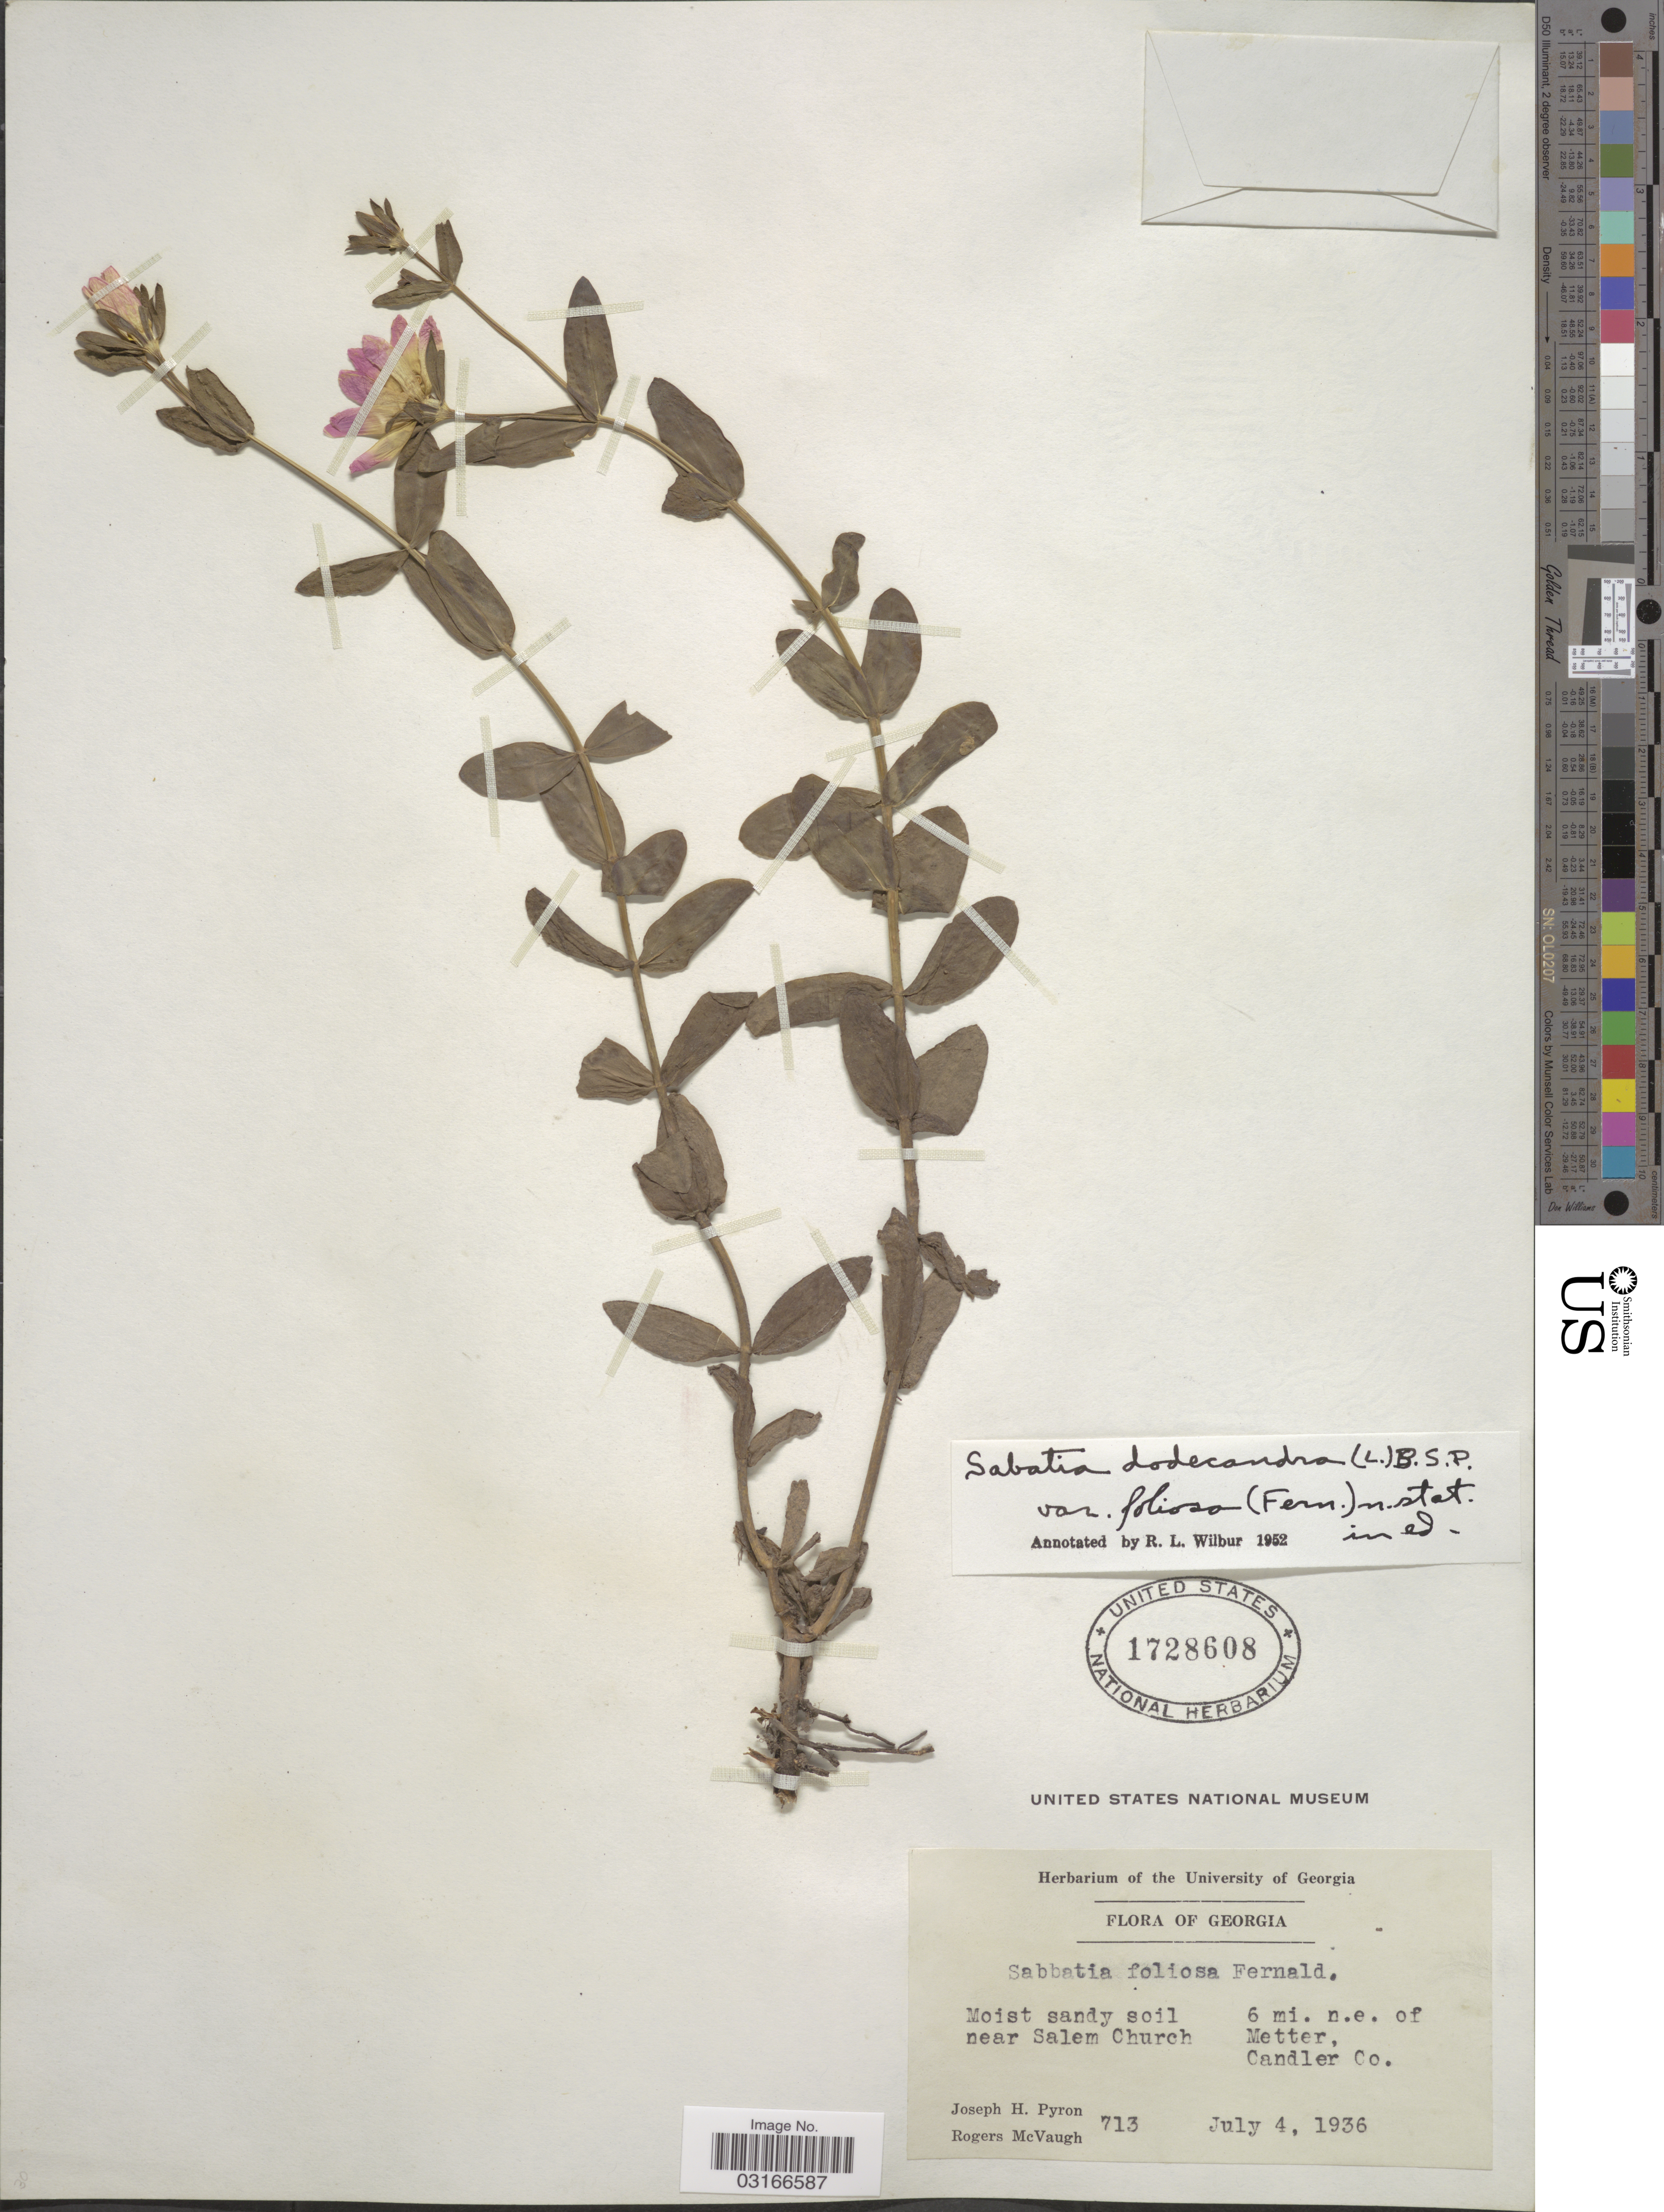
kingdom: Plantae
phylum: Tracheophyta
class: Magnoliopsida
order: Gentianales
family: Gentianaceae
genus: Sabatia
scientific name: Sabatia dodecandra var. foliosa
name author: (Fernald) Wilbur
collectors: J. H. Pyron & R. McVaugh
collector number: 713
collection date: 1936-07-04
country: United States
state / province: Georgia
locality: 6 mi. n.e. of Metter, Candler Co., near Salem Church.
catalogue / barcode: US 1728608